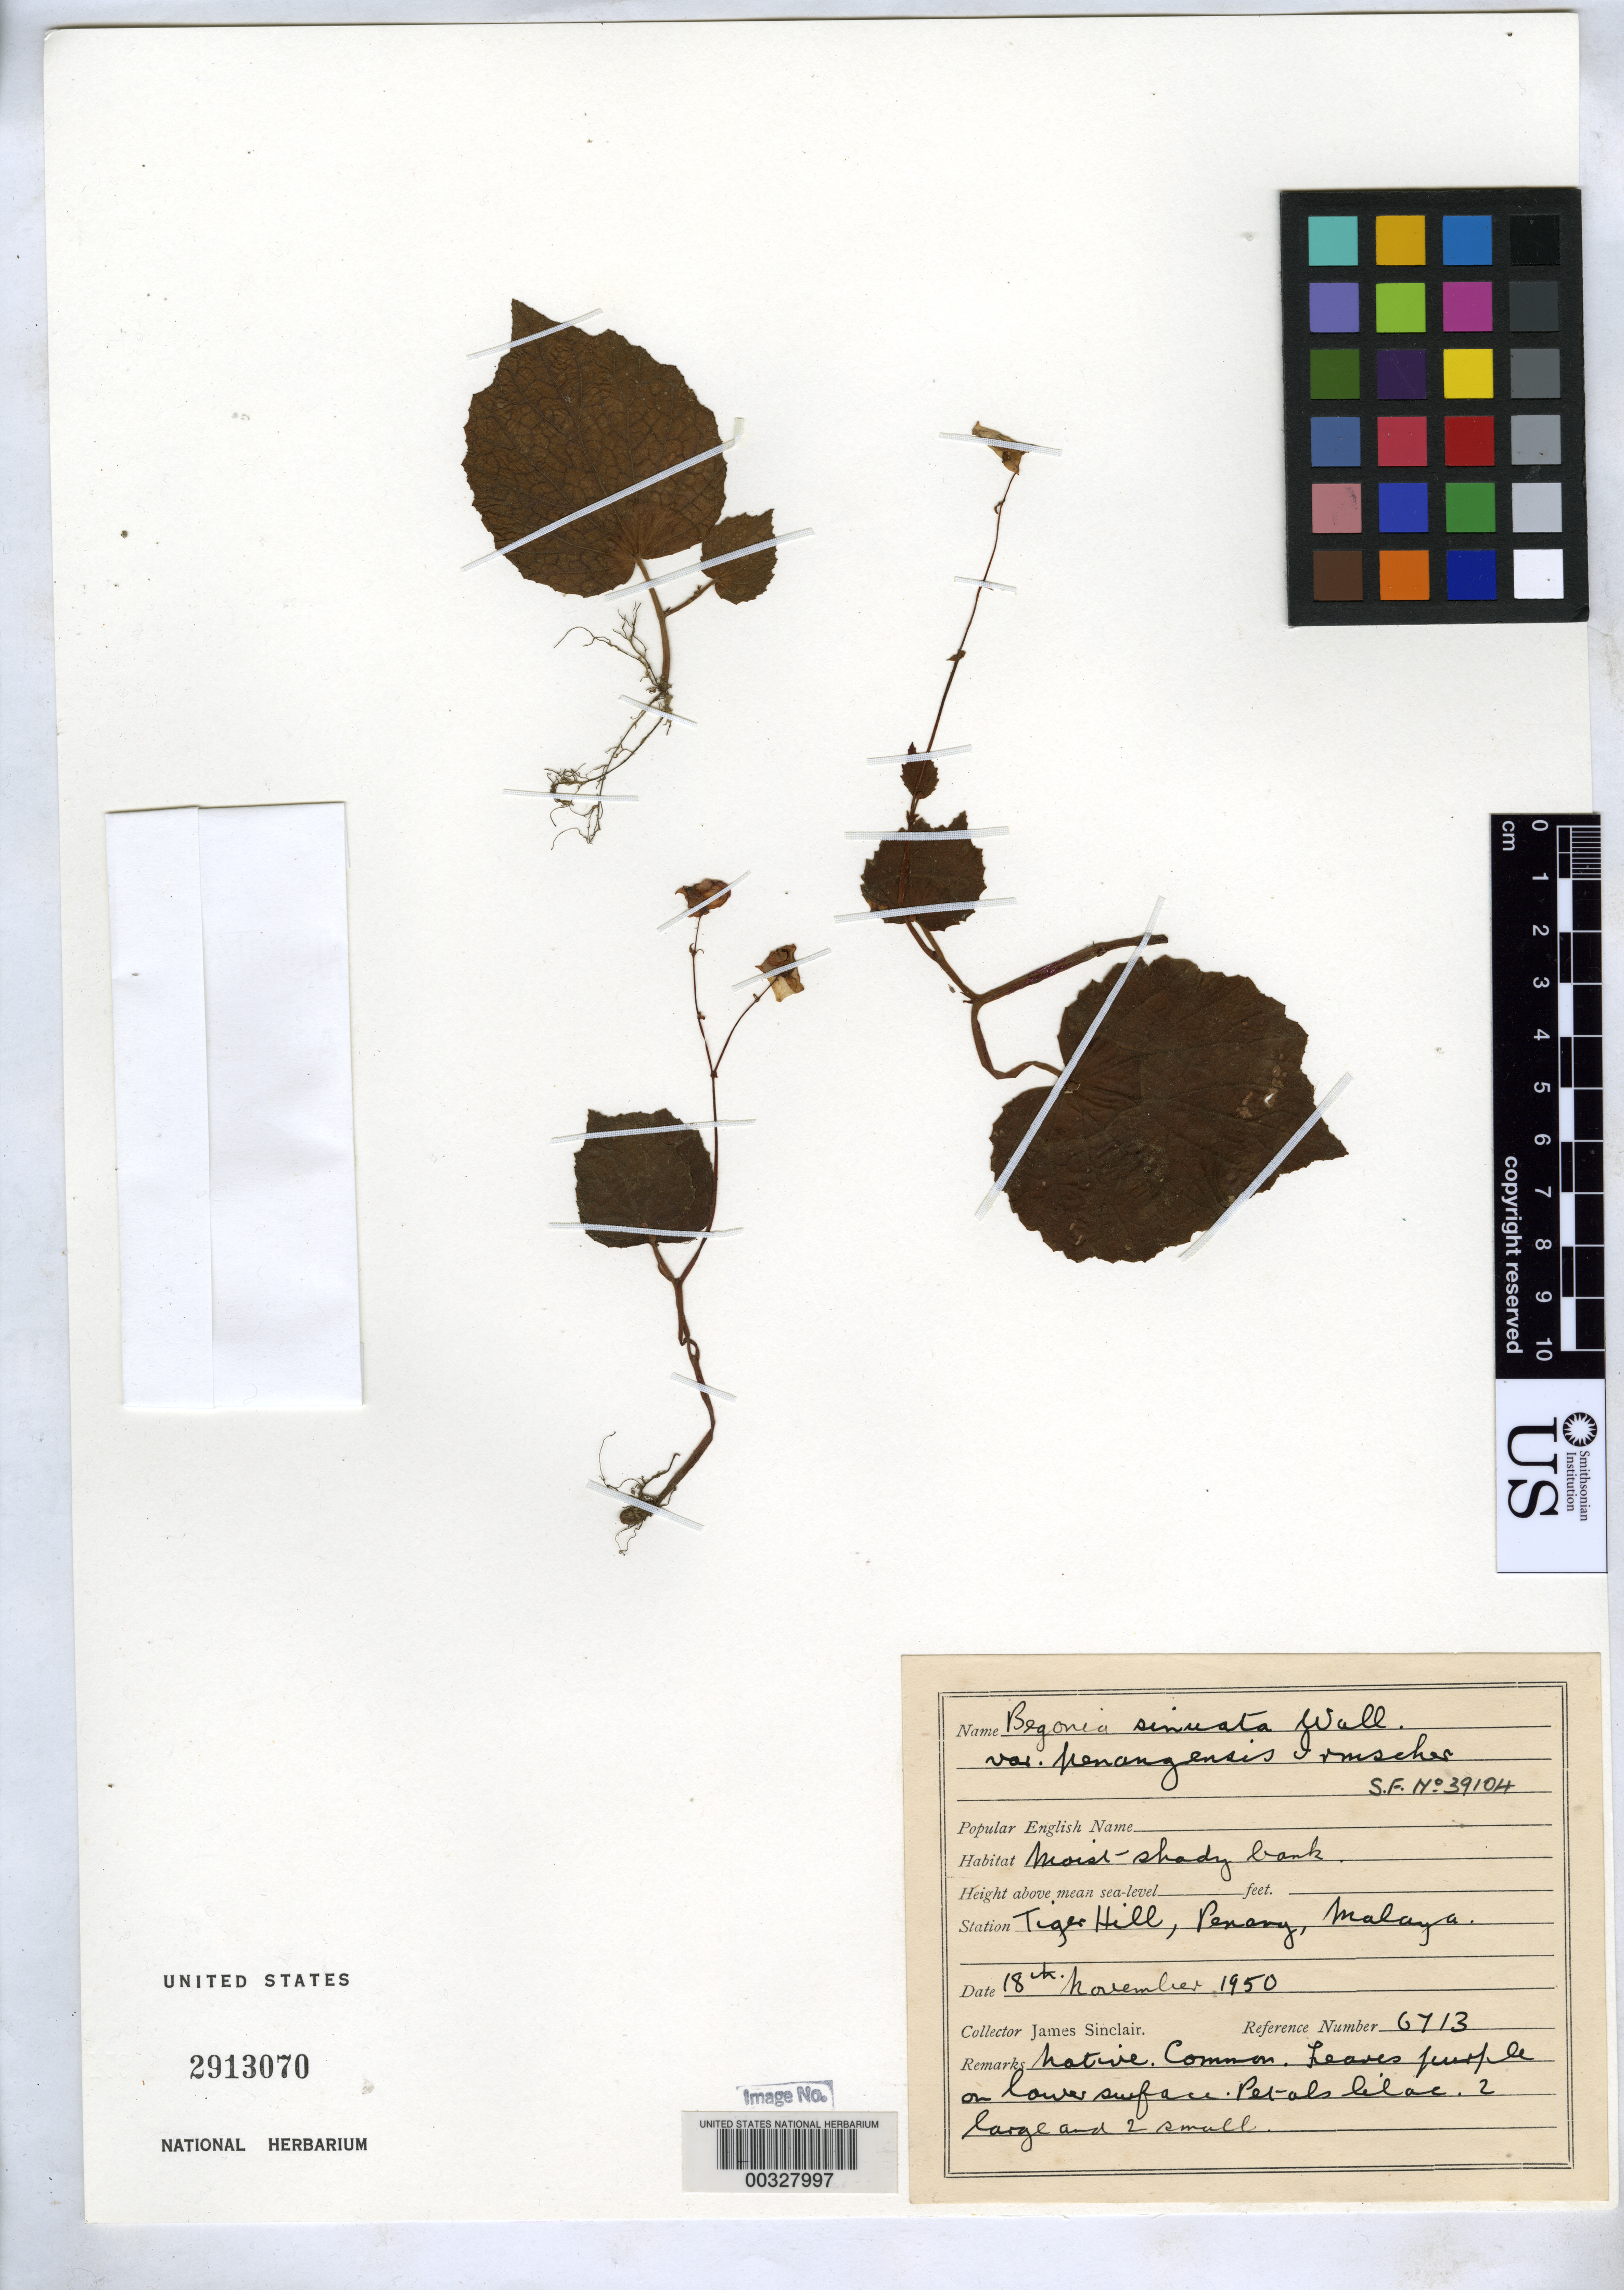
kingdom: Plantae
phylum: Tracheophyta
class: Magnoliopsida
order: Cucurbitales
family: Begoniaceae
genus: Begonia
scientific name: Begonia sinuata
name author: Meisn.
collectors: J. Sinclair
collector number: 6713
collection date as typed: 18 Nov 1950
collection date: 1950-11-18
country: Malaysia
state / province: Perak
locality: Tiger hills [Malay Peninsula]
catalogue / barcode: US 2913070